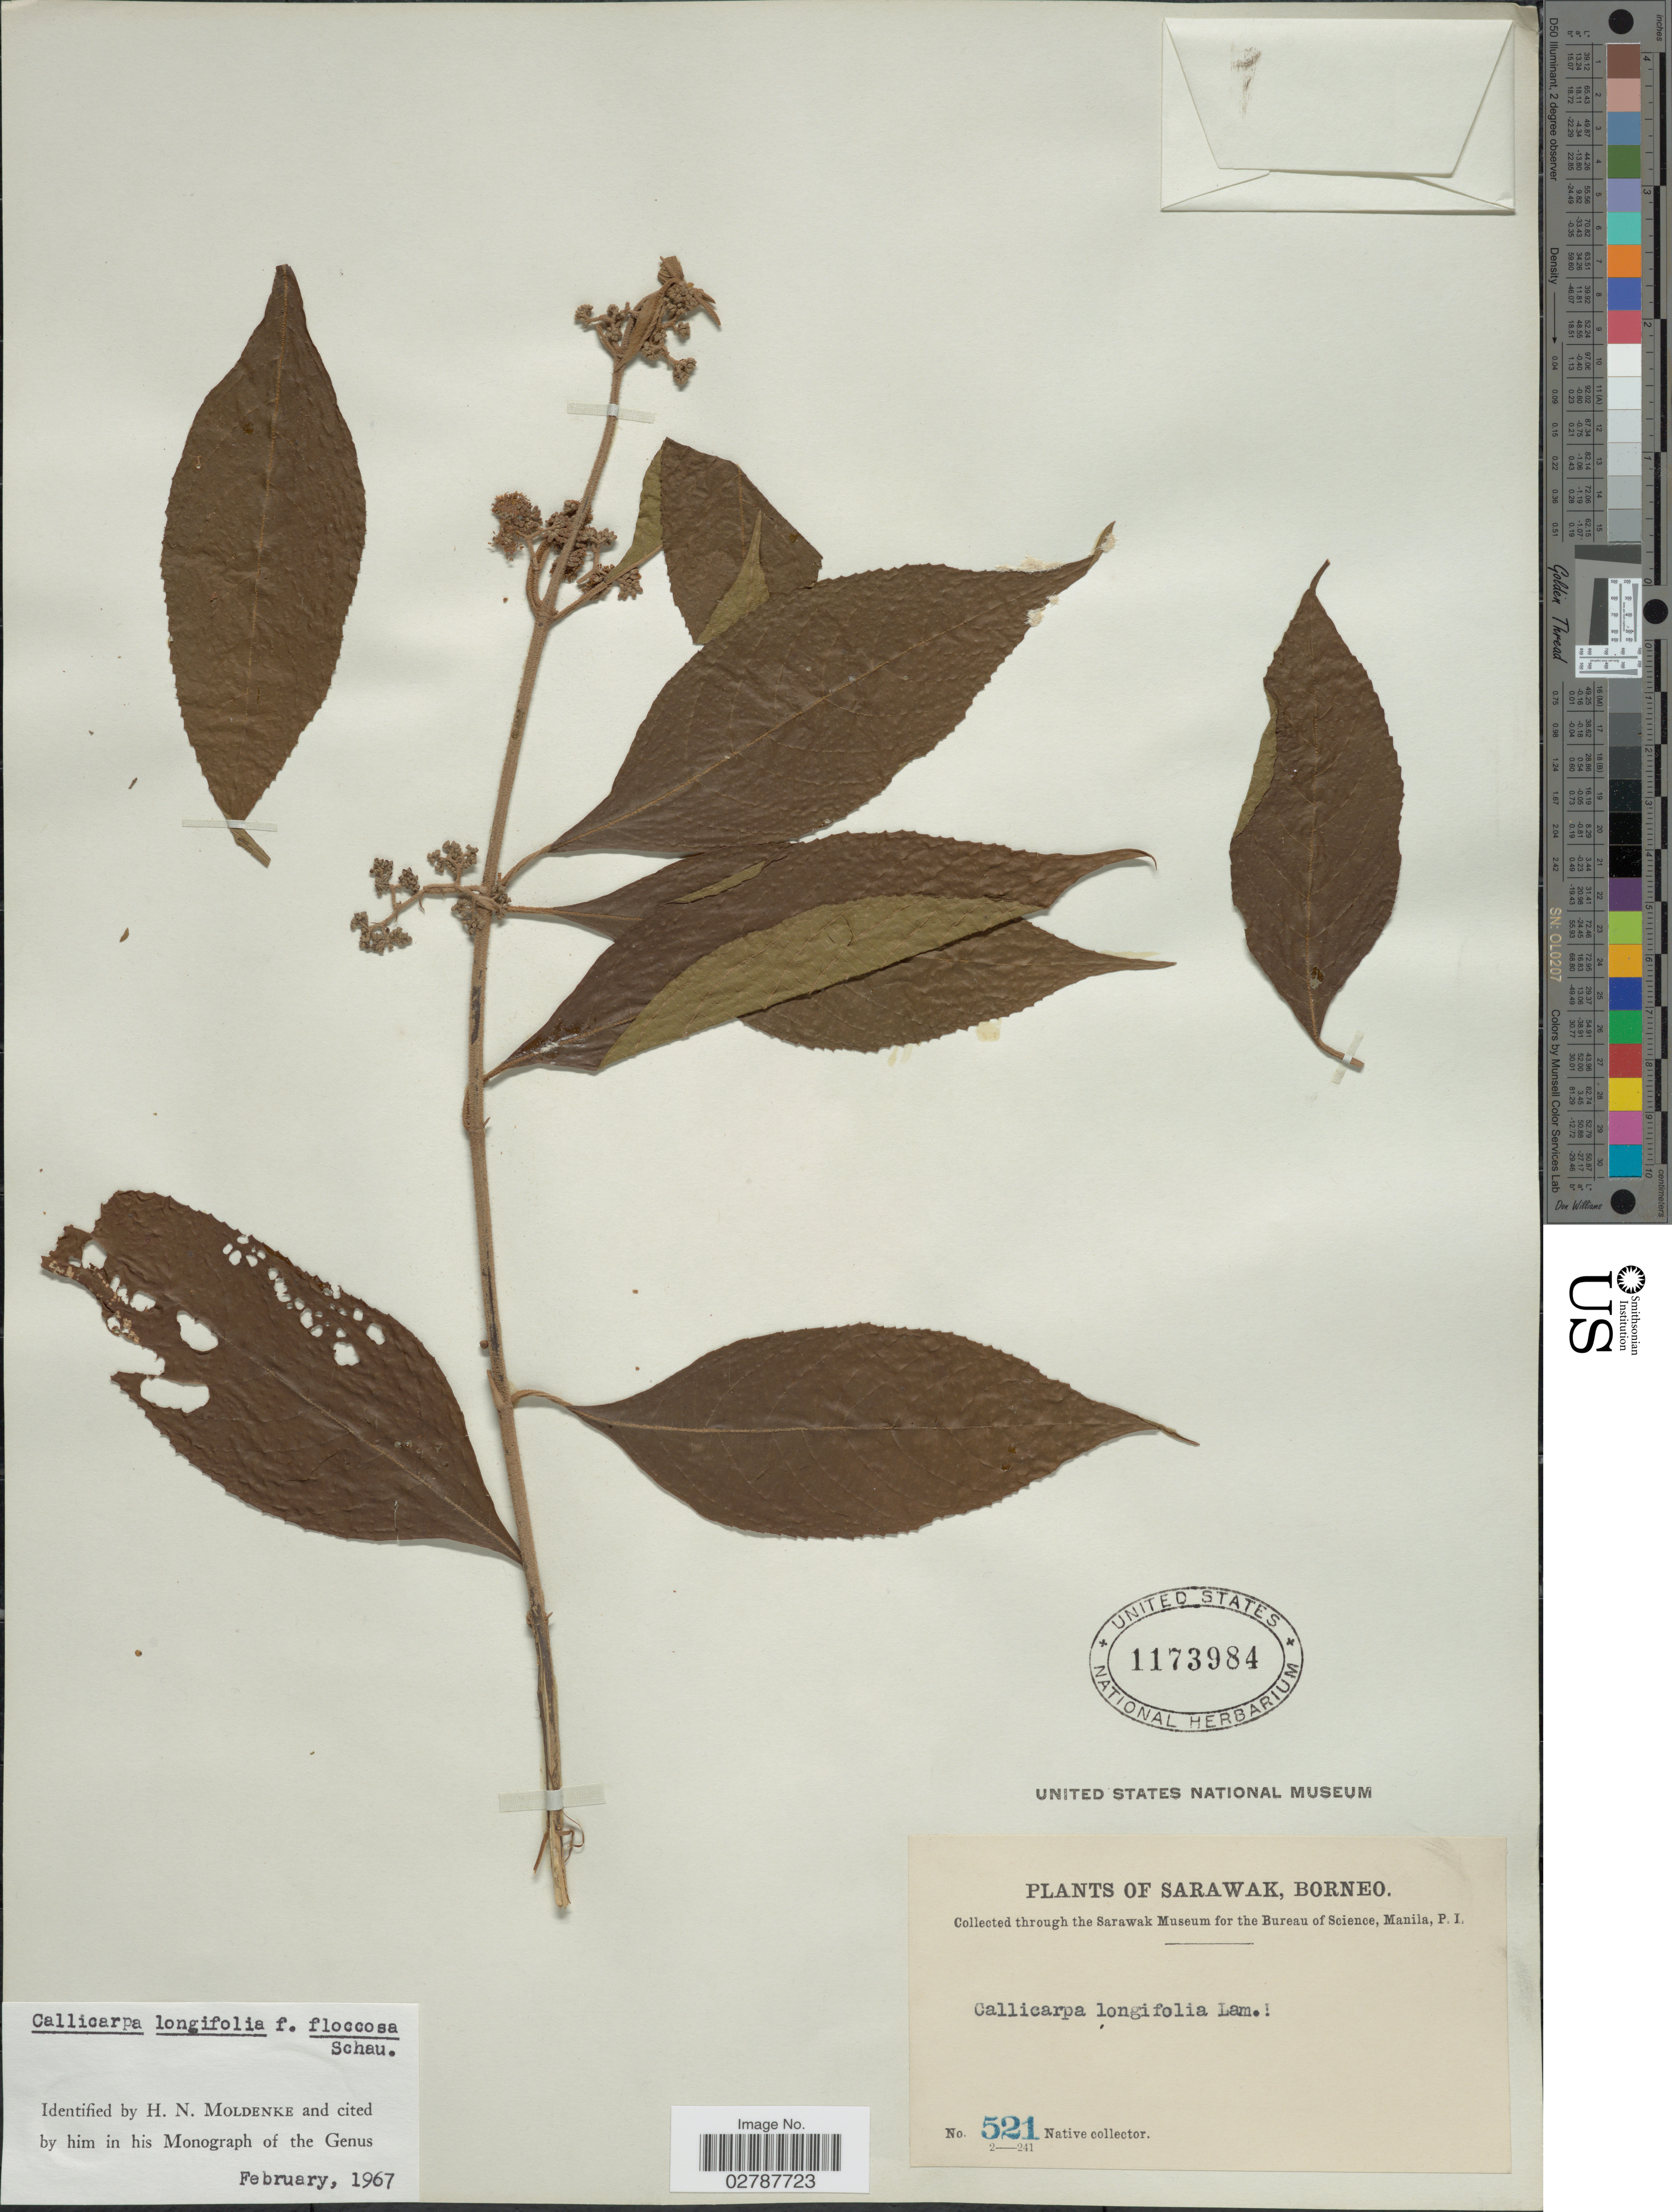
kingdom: Plantae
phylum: Tracheophyta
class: Magnoliopsida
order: Lamiales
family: Lamiaceae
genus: Callicarpa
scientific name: Callicarpa longifolia f. floccosa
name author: Schauer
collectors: Native collector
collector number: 521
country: Malaysia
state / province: Sarawak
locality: Borneo.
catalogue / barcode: US 1173984